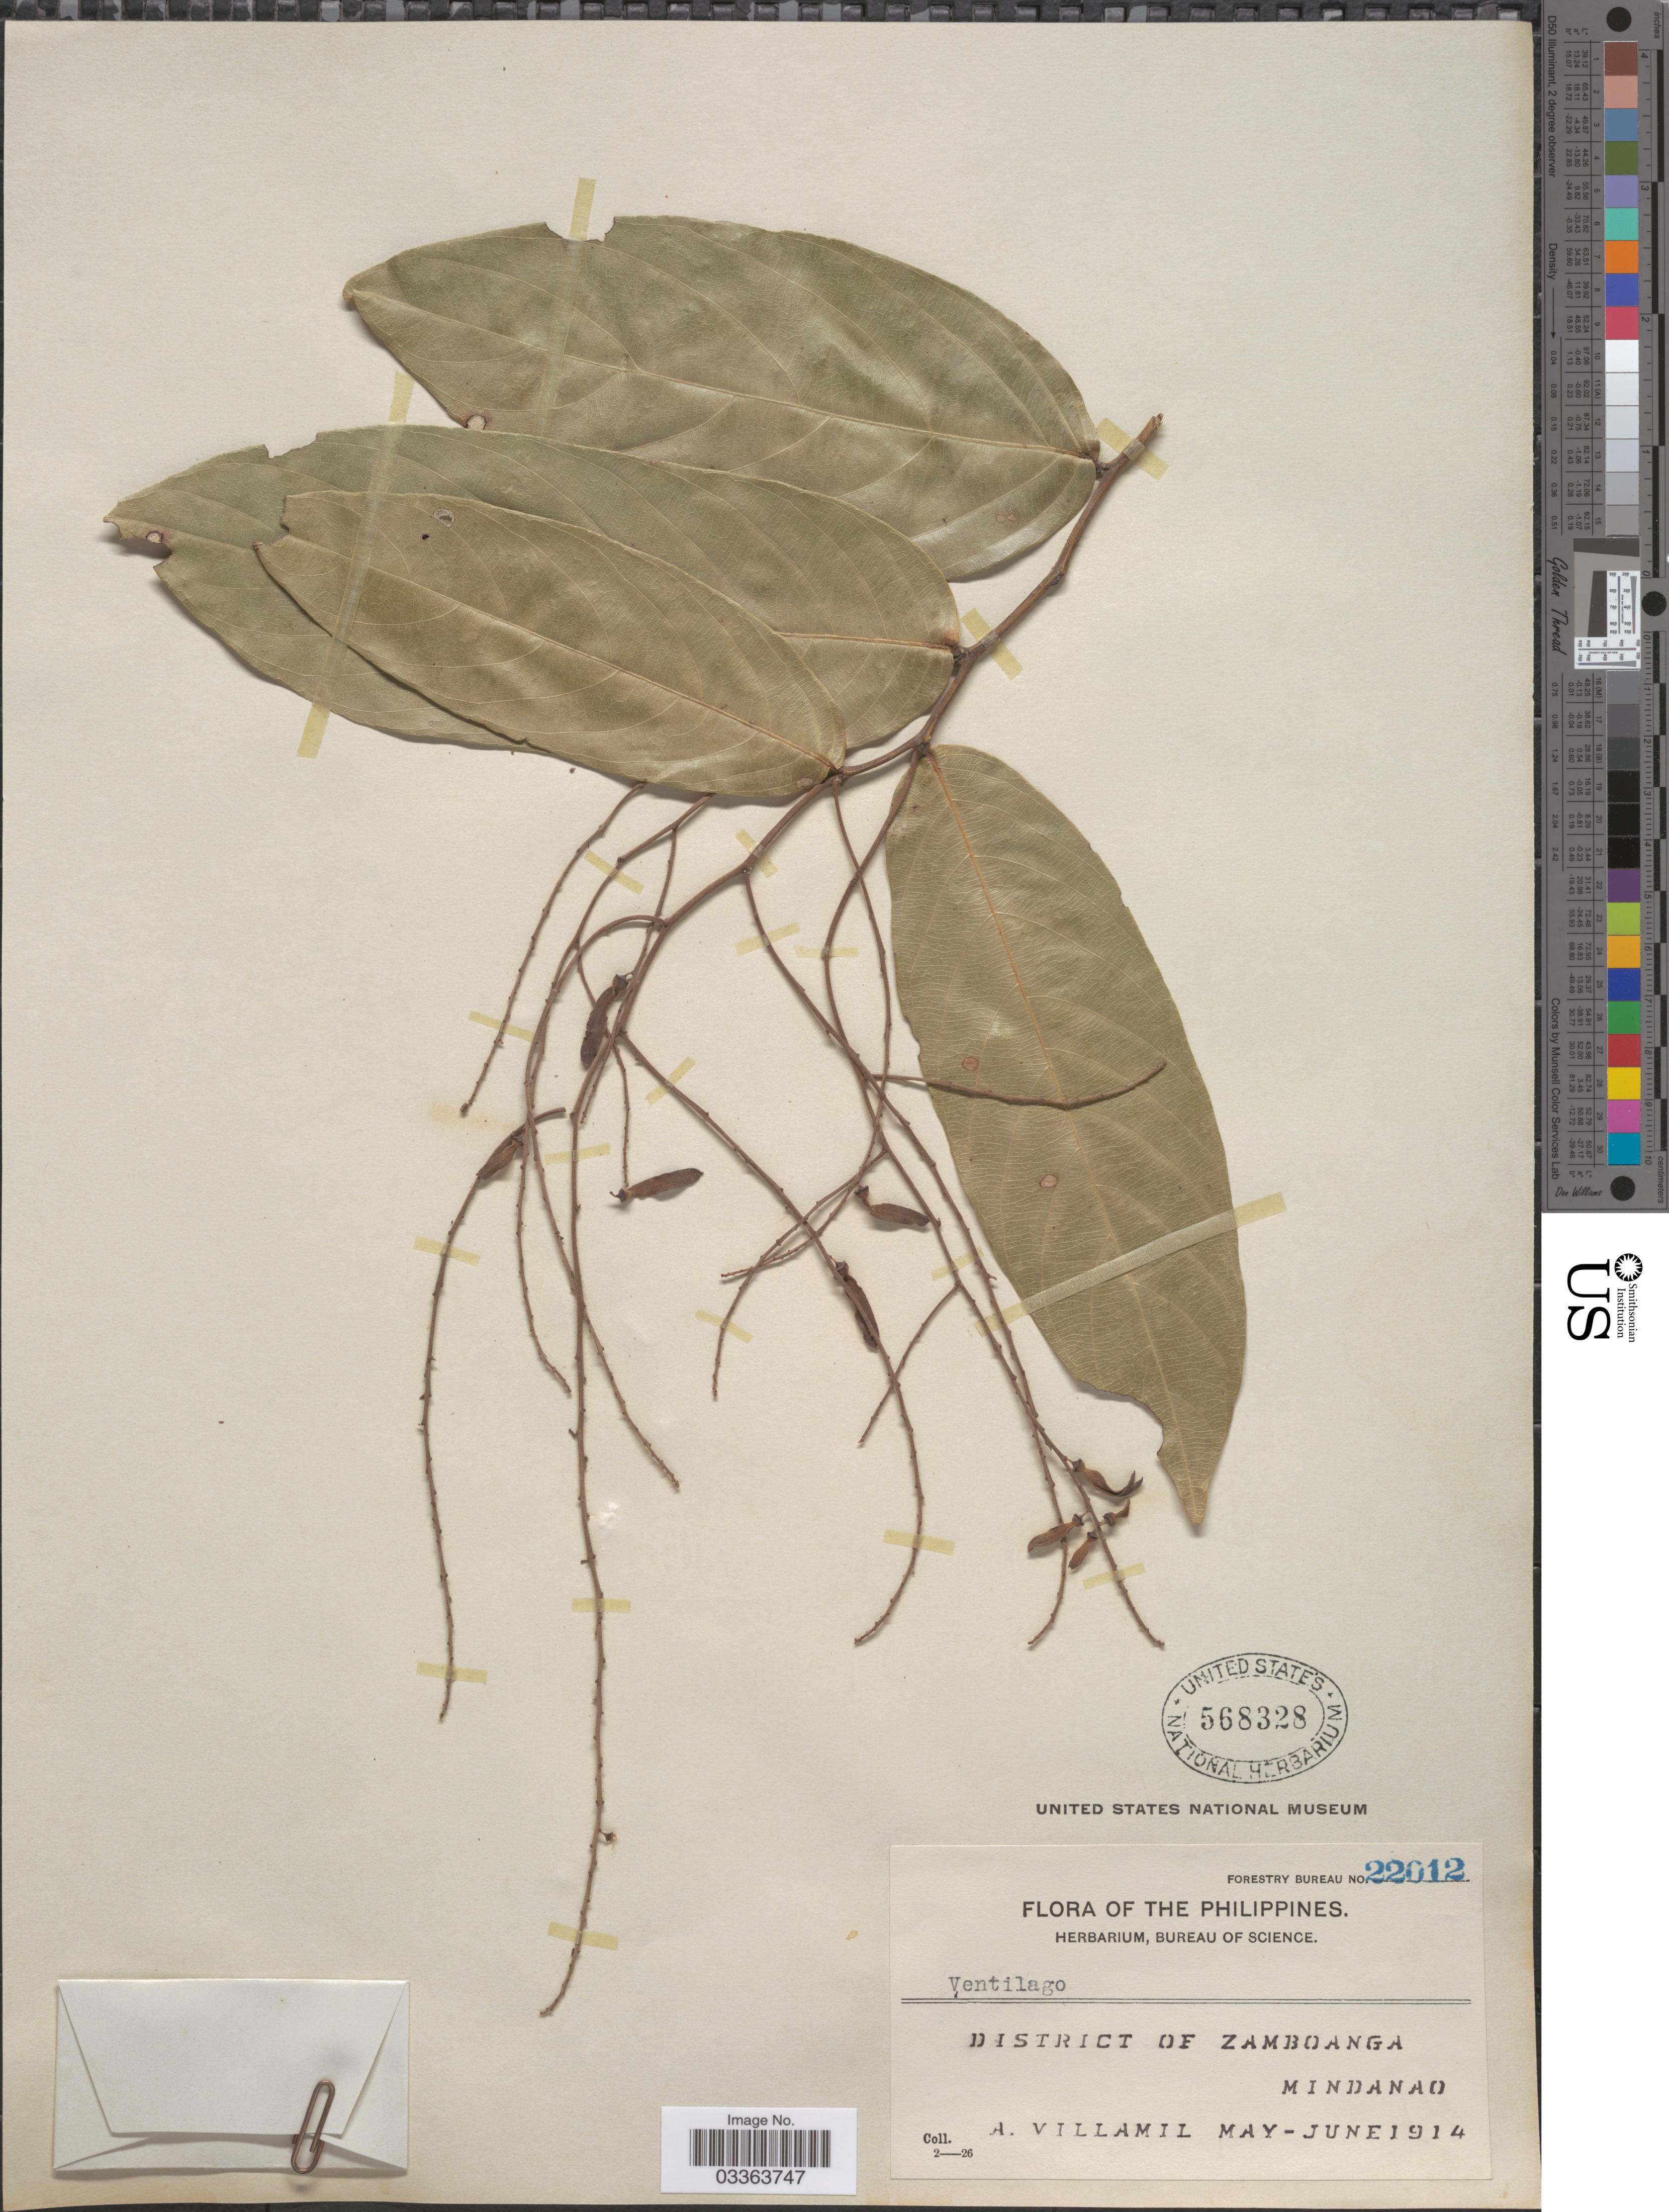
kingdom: Plantae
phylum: Tracheophyta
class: Magnoliopsida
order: Rosales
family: Rhamnaceae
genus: Ventilago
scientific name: Ventilago sp.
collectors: A. Villamil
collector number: Forestry Bureau 22012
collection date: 1914-05/1914-06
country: Philippines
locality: District of Zamboanga. Mindanao.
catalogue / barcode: US 568328